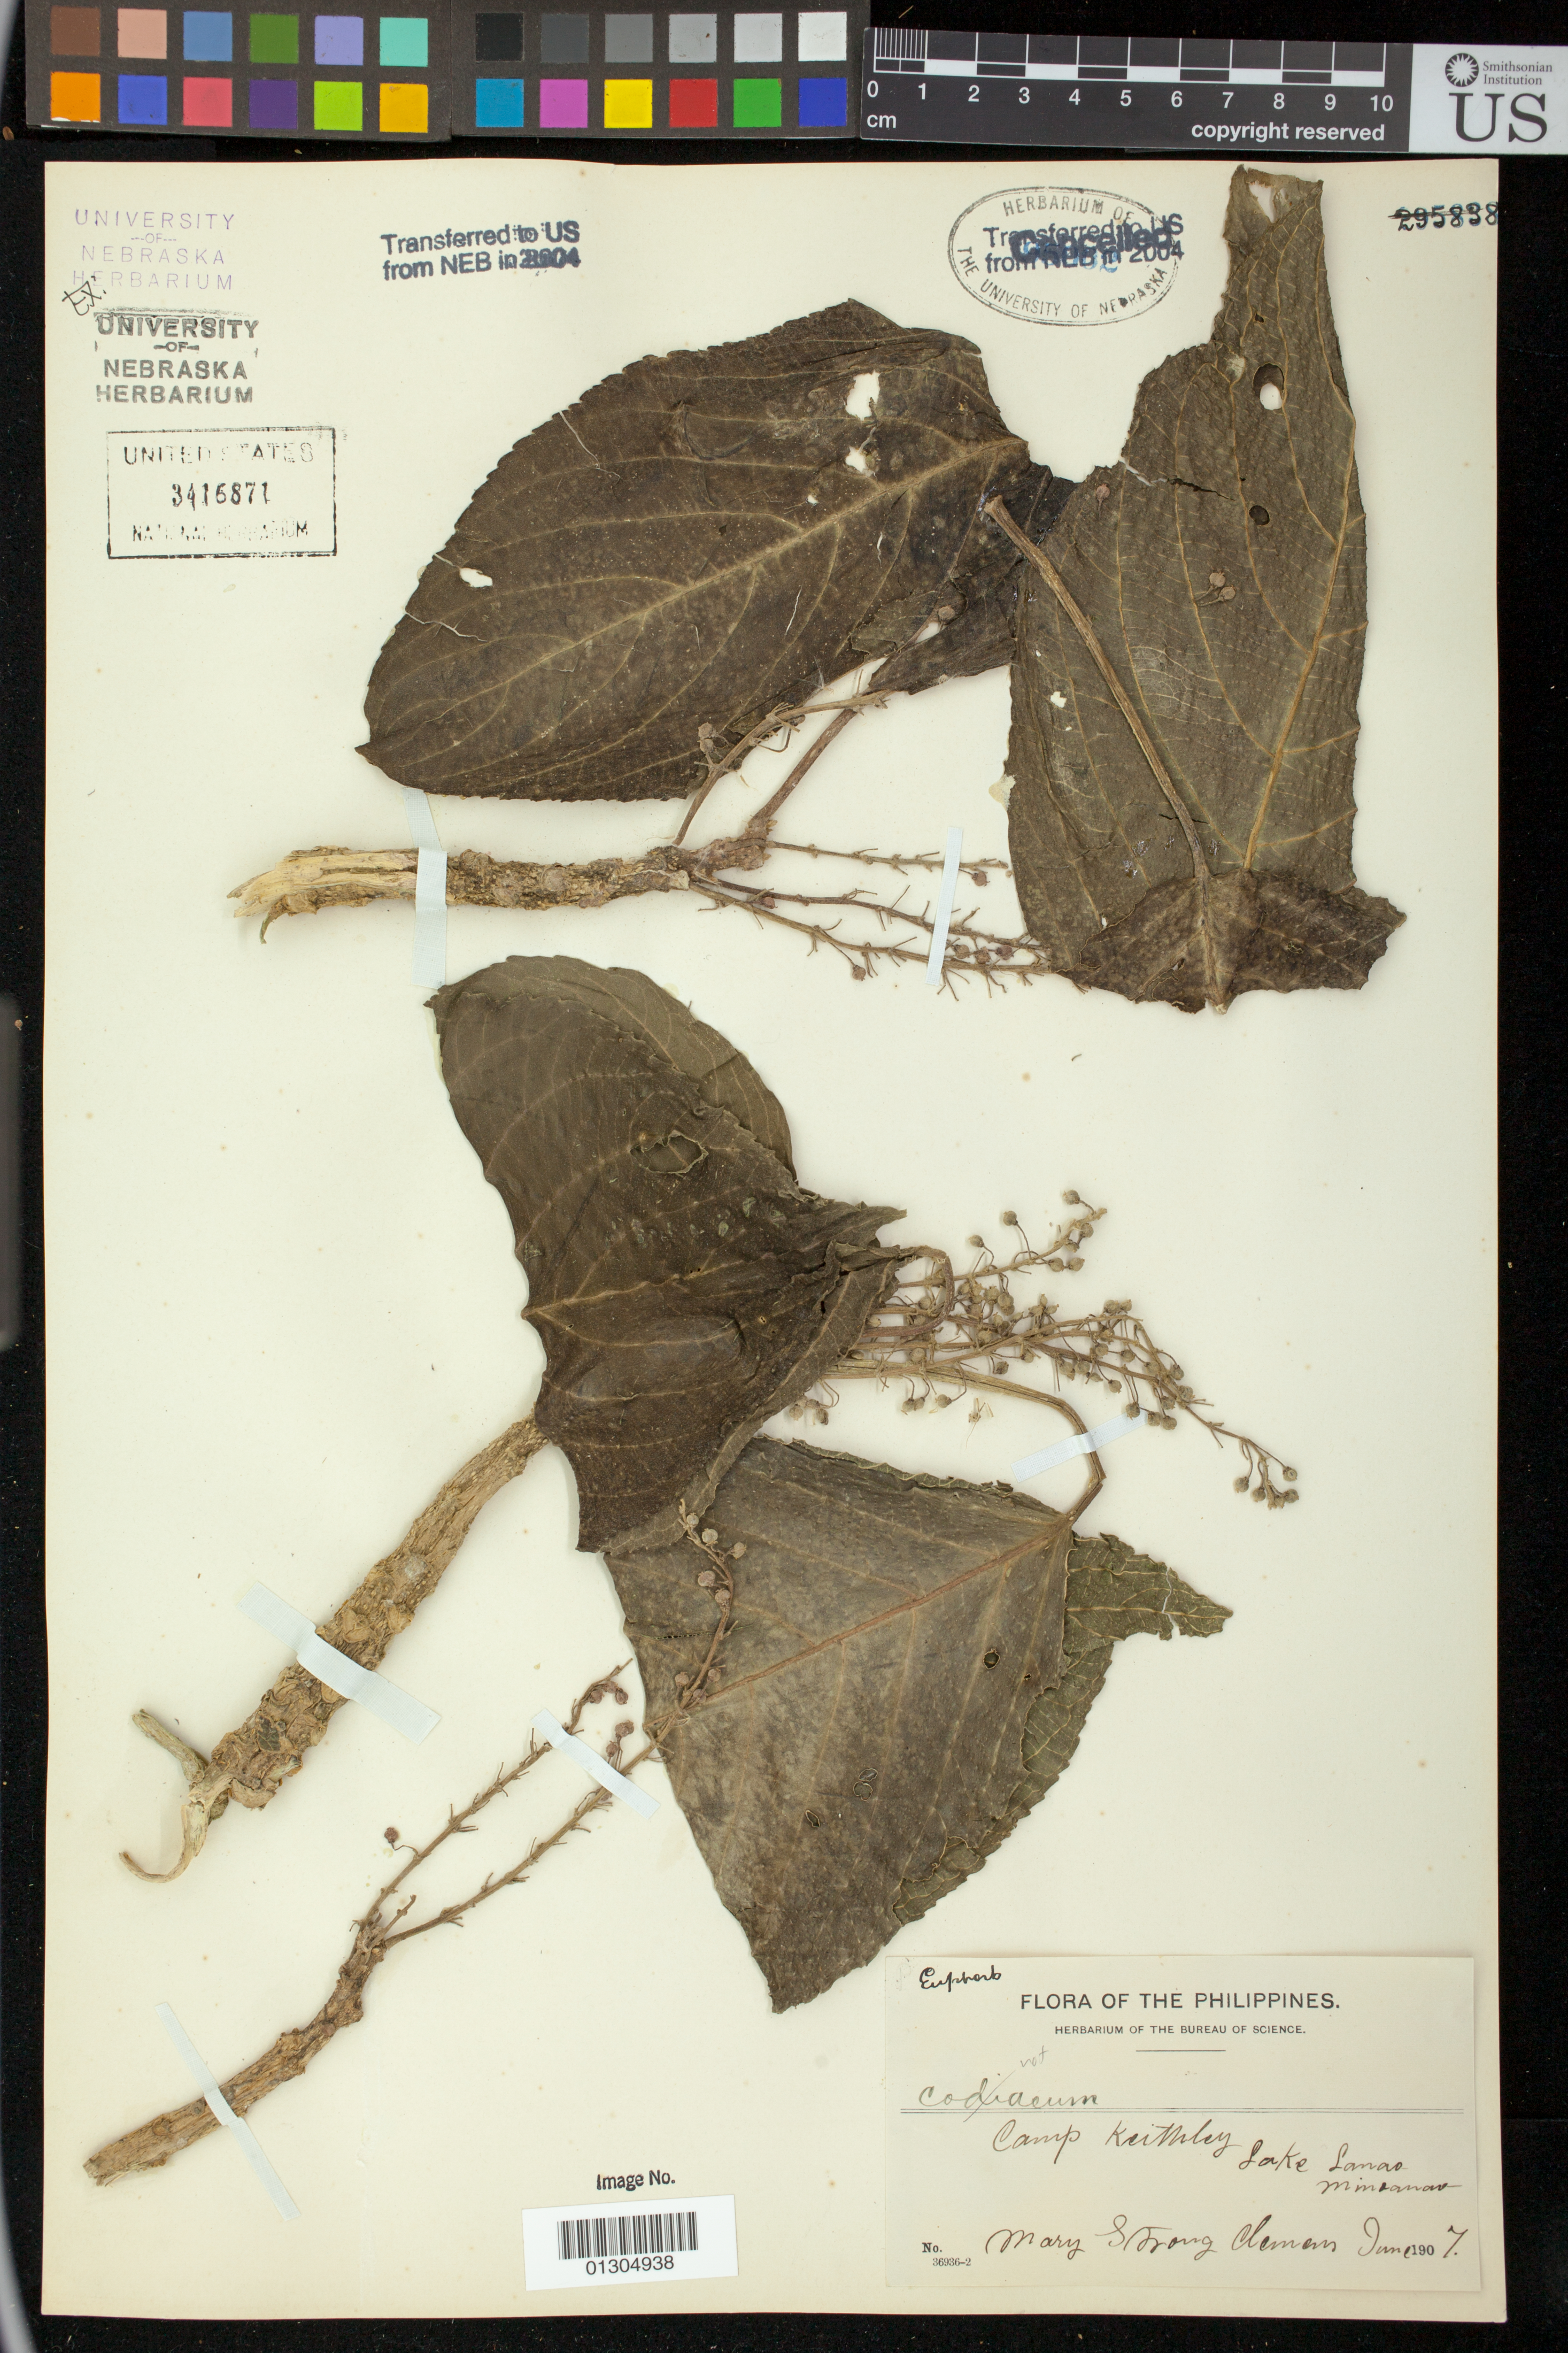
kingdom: Plantae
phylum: Tracheophyta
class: Magnoliopsida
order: Malpighiales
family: Euphorbiaceae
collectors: M. S. Clemens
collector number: Bur. Sci. 36936-2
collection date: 1907-06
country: Philippines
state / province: Muslim Mindanao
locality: Camp Keithley, Lake Lanao, Mindanao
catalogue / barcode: US 3416871